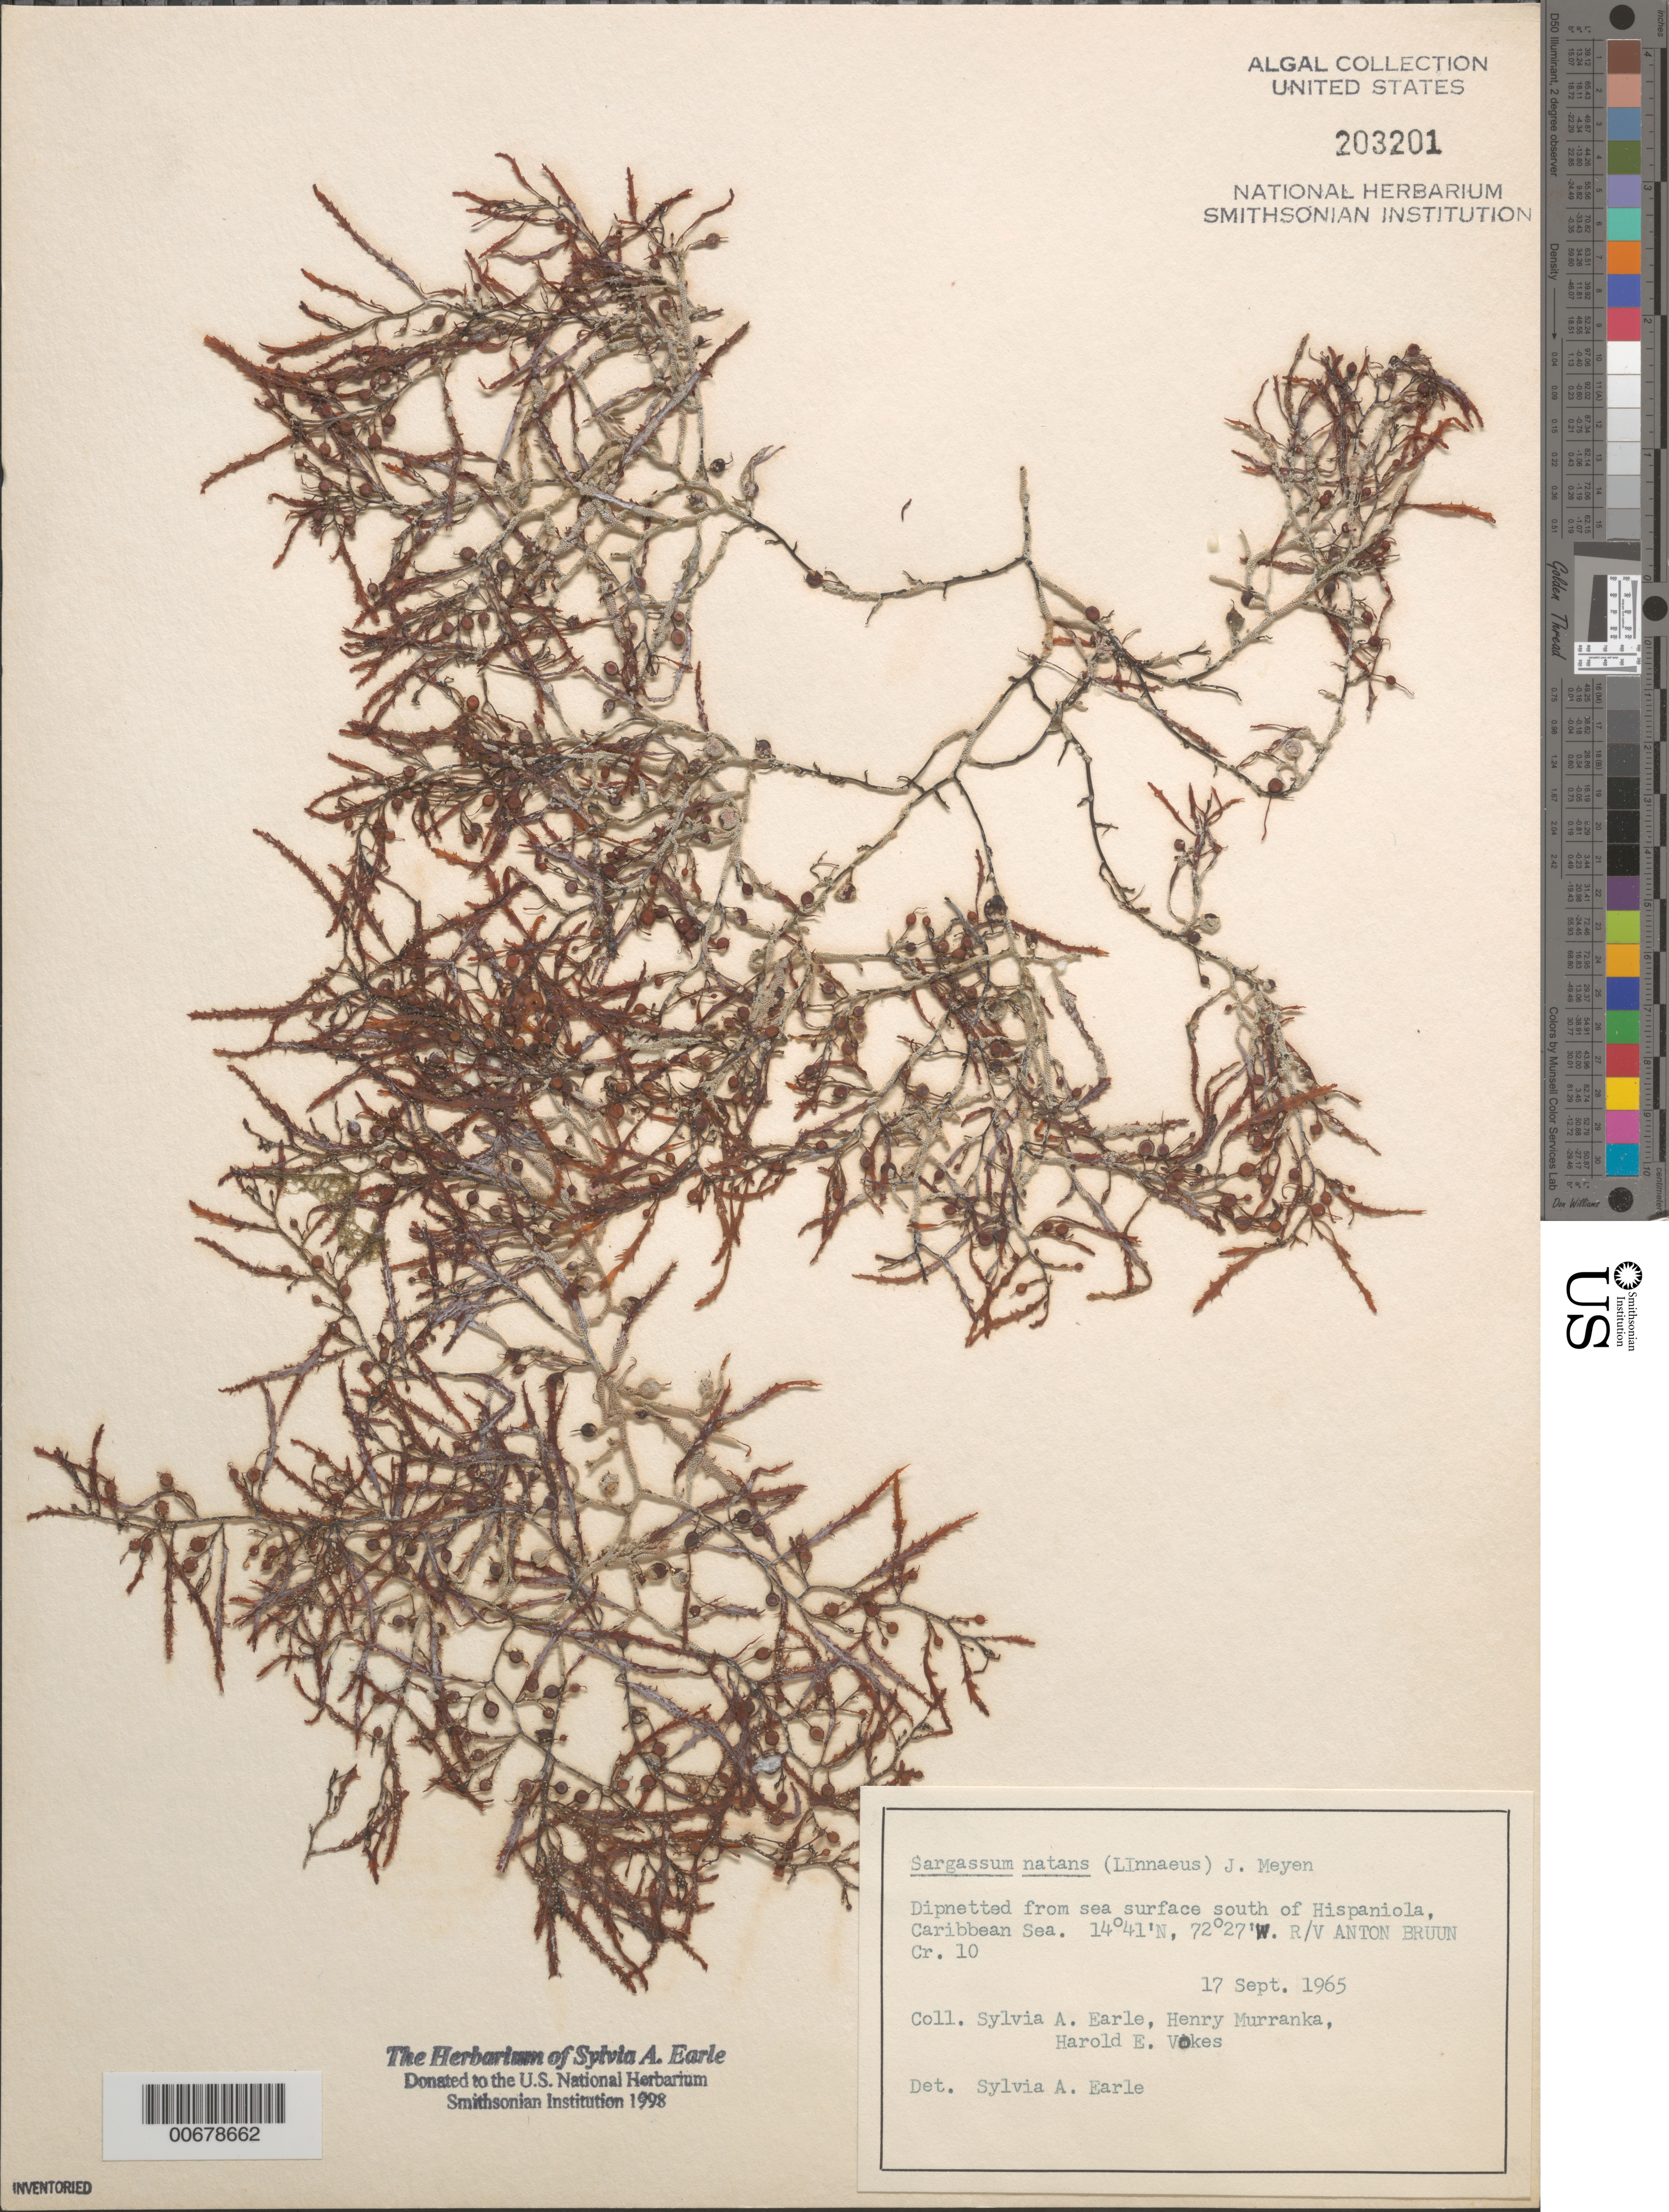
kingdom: Chromista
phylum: Ochrophyta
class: Phaeophyceae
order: Fucales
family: Sargassaceae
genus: Sargassum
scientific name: Sargassum natans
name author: (L.) Gaillon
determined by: Earle, S. A.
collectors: S. A. Earle, H. Murranka & H. Vokes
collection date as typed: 17 Sep 1965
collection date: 1965-09-17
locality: Caribbean Sea south of Hispaniola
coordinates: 14 41' N, 72 27' W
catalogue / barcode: US 203201